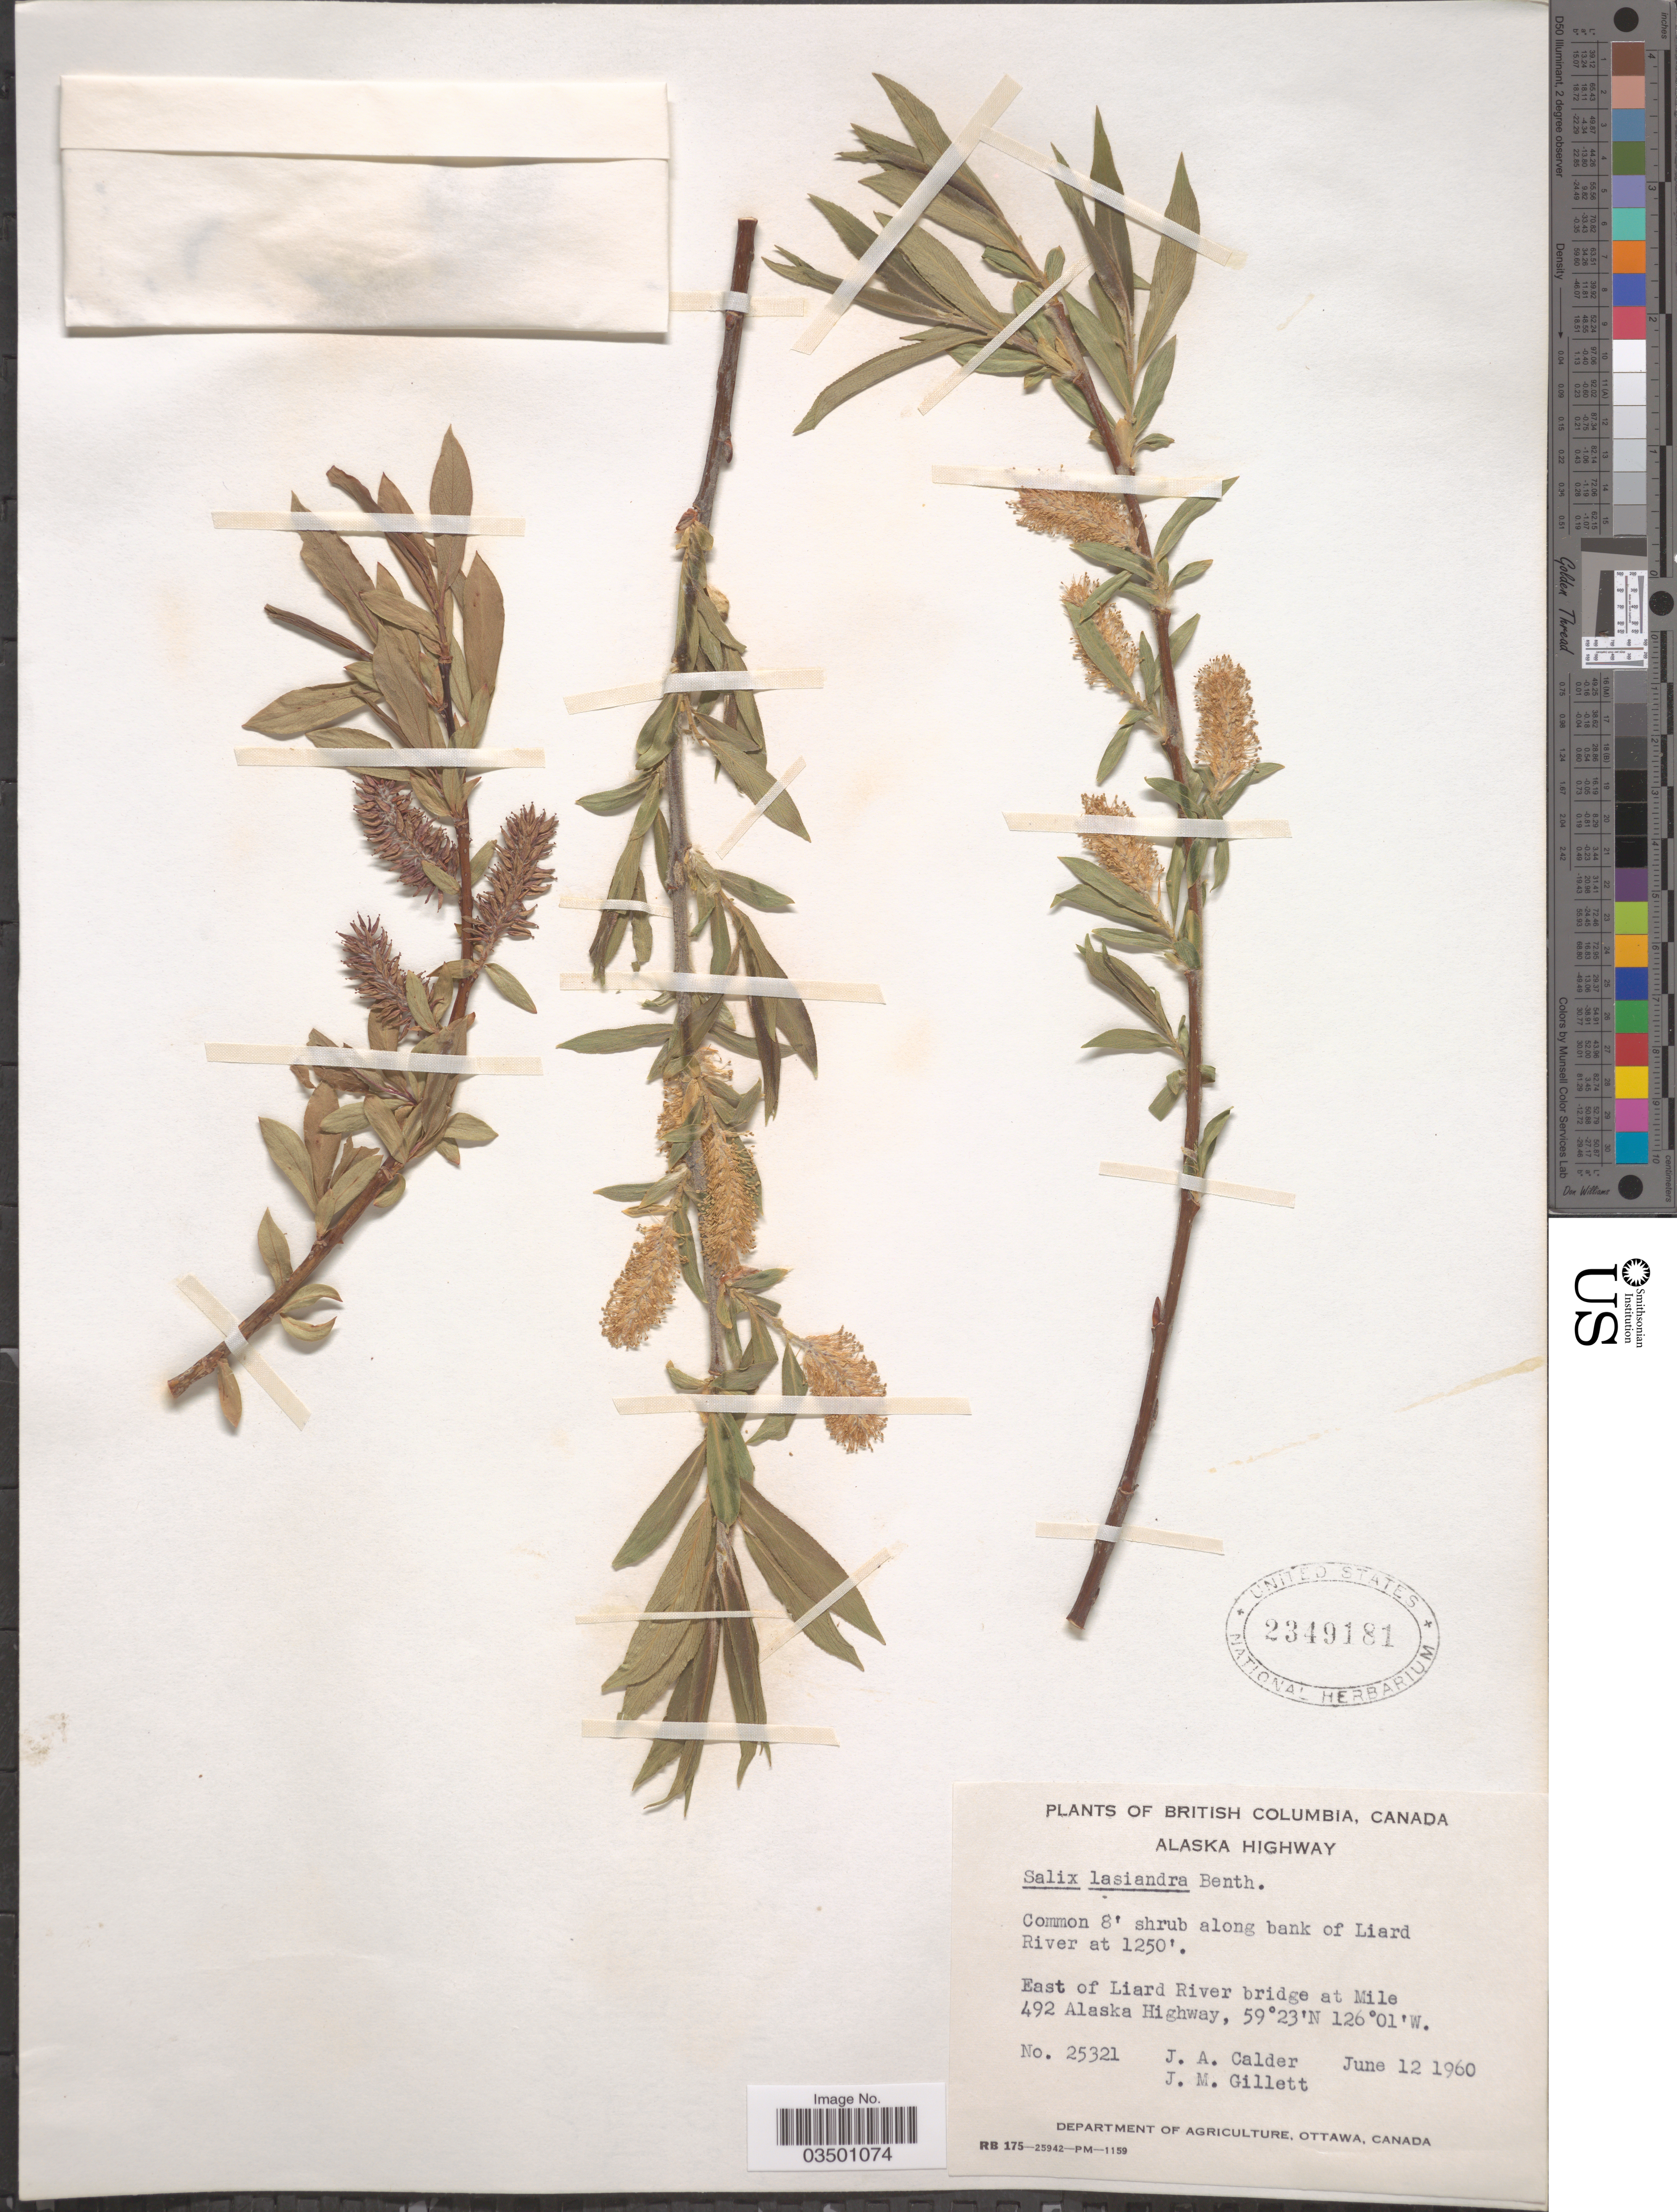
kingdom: Plantae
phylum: Tracheophyta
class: Magnoliopsida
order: Malpighiales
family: Salicaceae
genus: Salix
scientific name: Salix lasiandra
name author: Benth.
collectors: J. A. Calder & J. M. Gillett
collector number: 25321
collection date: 1960-06-12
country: Canada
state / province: British Columbia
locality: Alaska Highway. Along bank of Liard River. East of Liard River bridge at Mile 492 Alaska Highway.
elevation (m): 381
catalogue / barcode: US 2349181